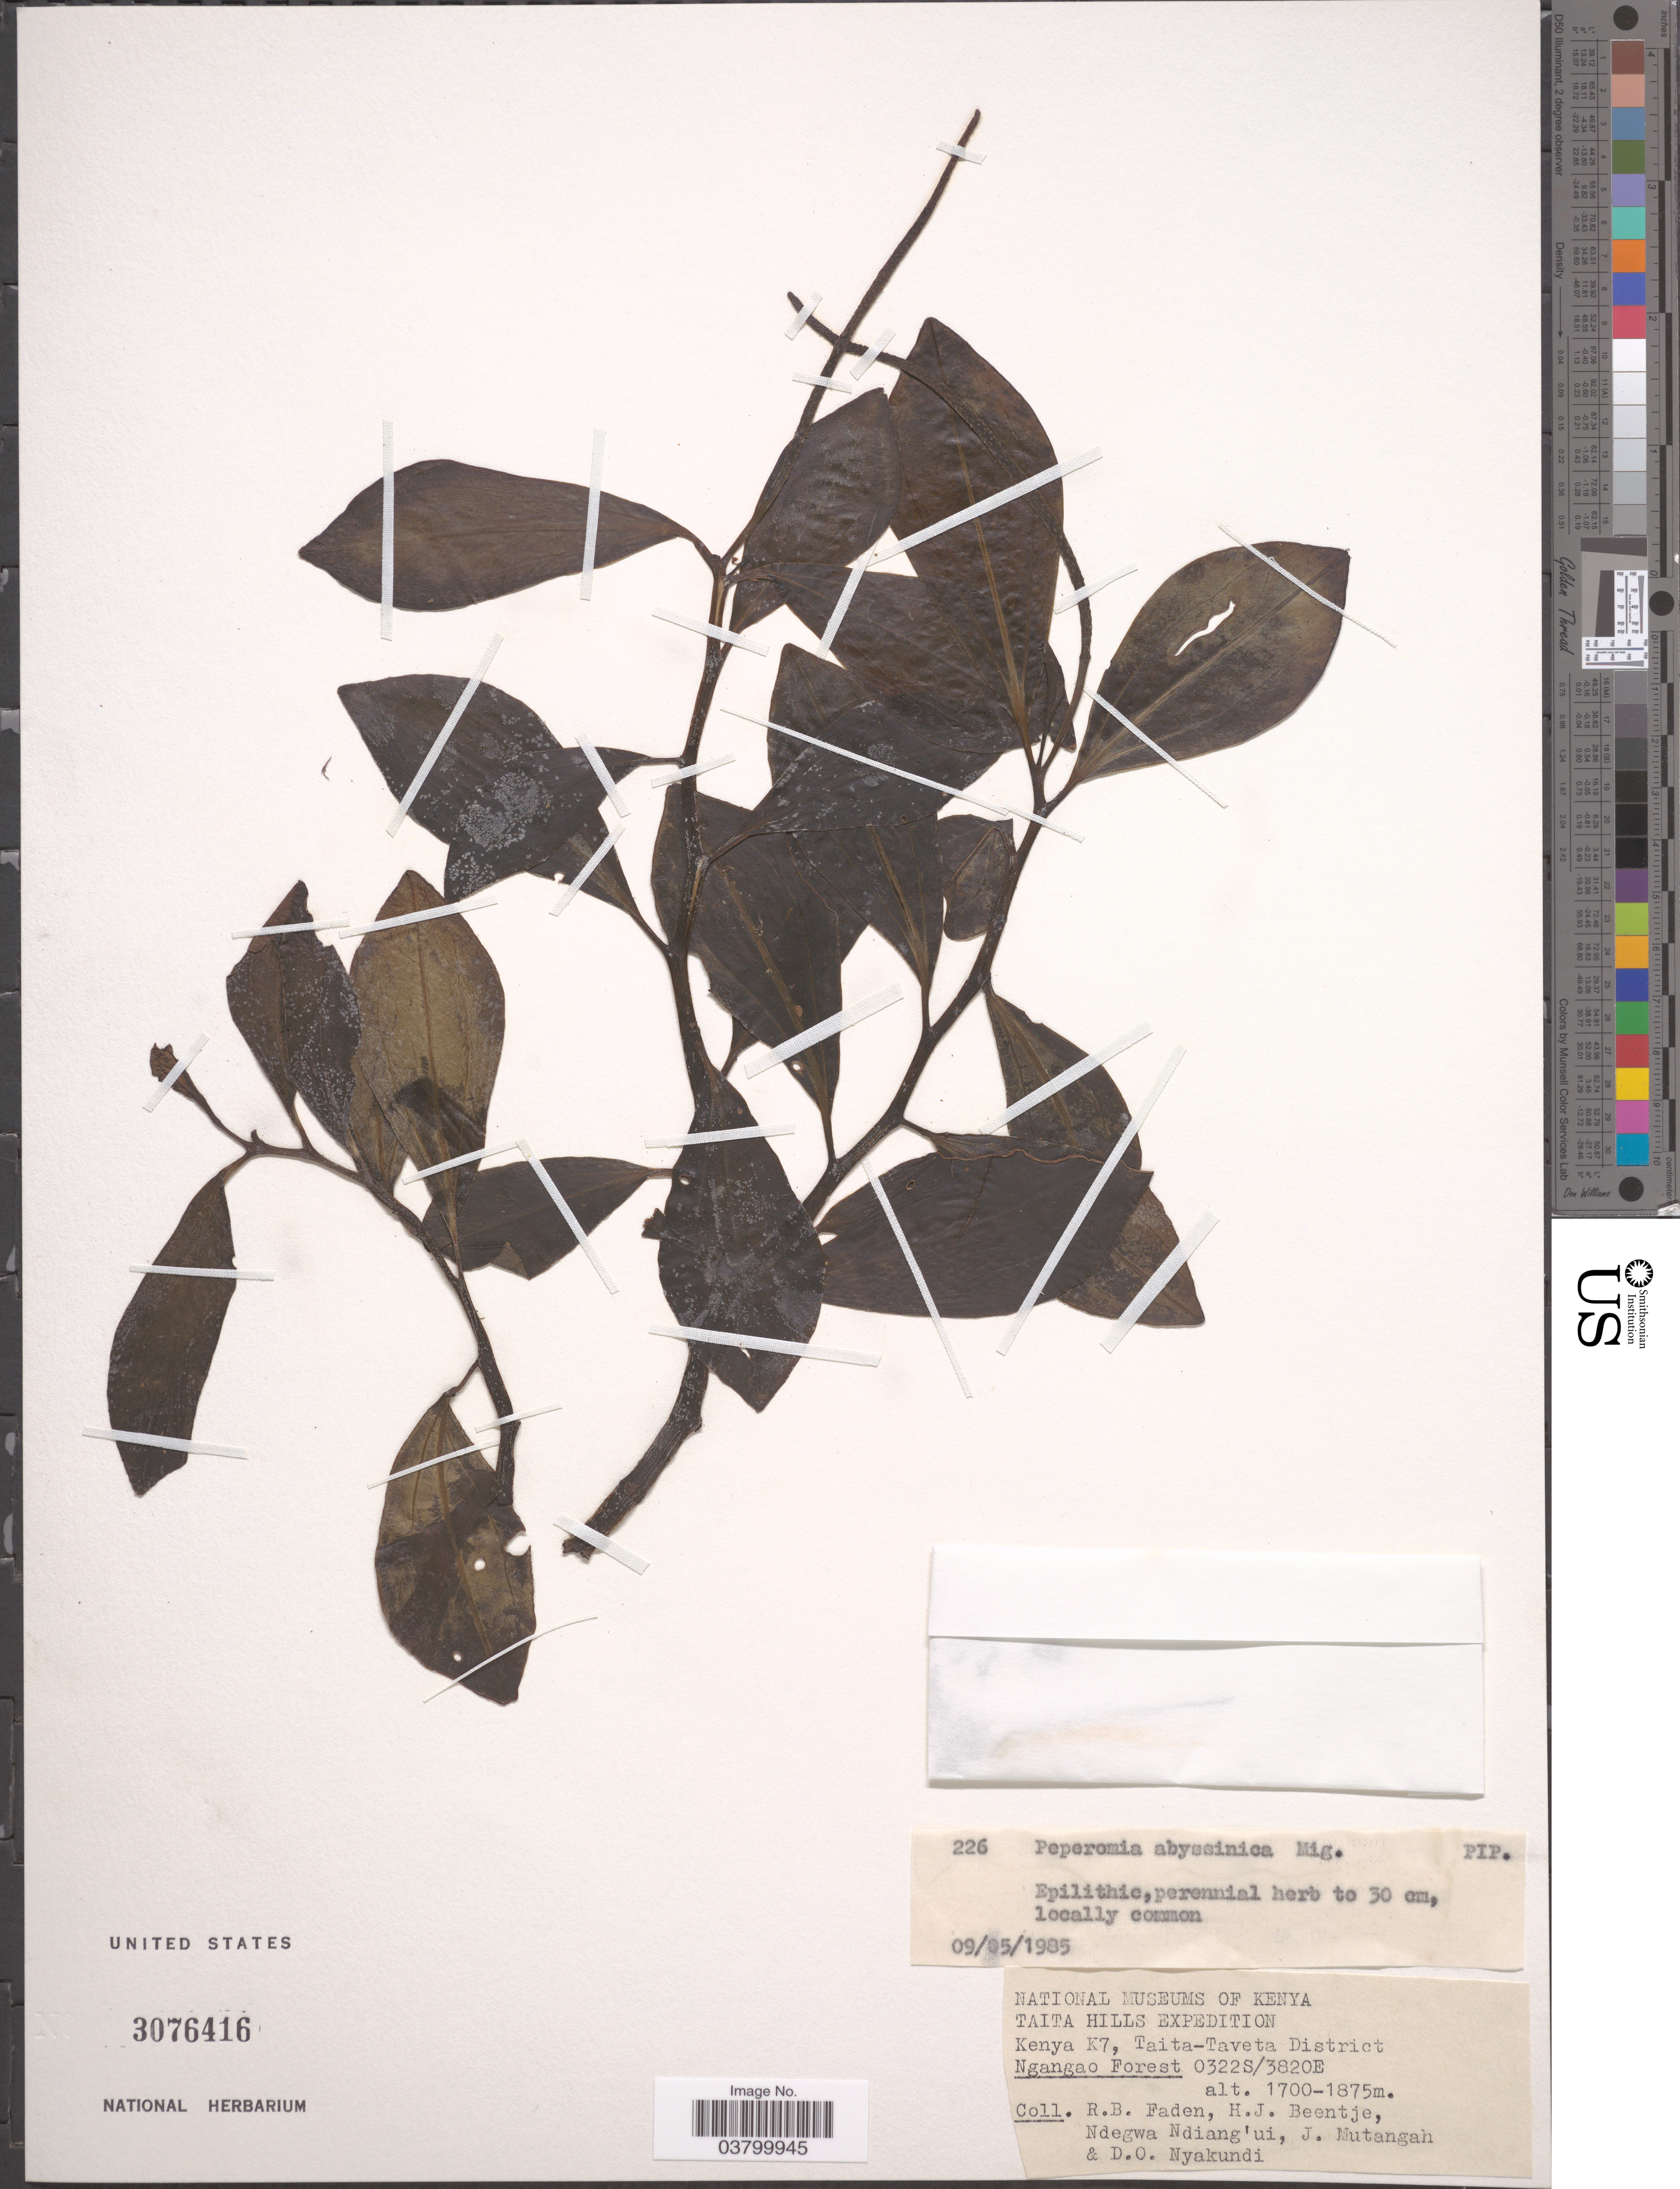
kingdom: Plantae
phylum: Tracheophyta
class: Magnoliopsida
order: Piperales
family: Piperaceae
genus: Peperomia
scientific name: Peperomia abyssinica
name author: Miq.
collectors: R. B. Faden, H. J. Beentje, Ndegwa Ndiang'ui, J. Mutangah & D. Nyakundi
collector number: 226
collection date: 1985-05-09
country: Kenya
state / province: Taita Taveta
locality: Taita Hills. K7, Taita-Taveta District. Ngangao Forest.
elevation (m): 1700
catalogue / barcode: US 3076416